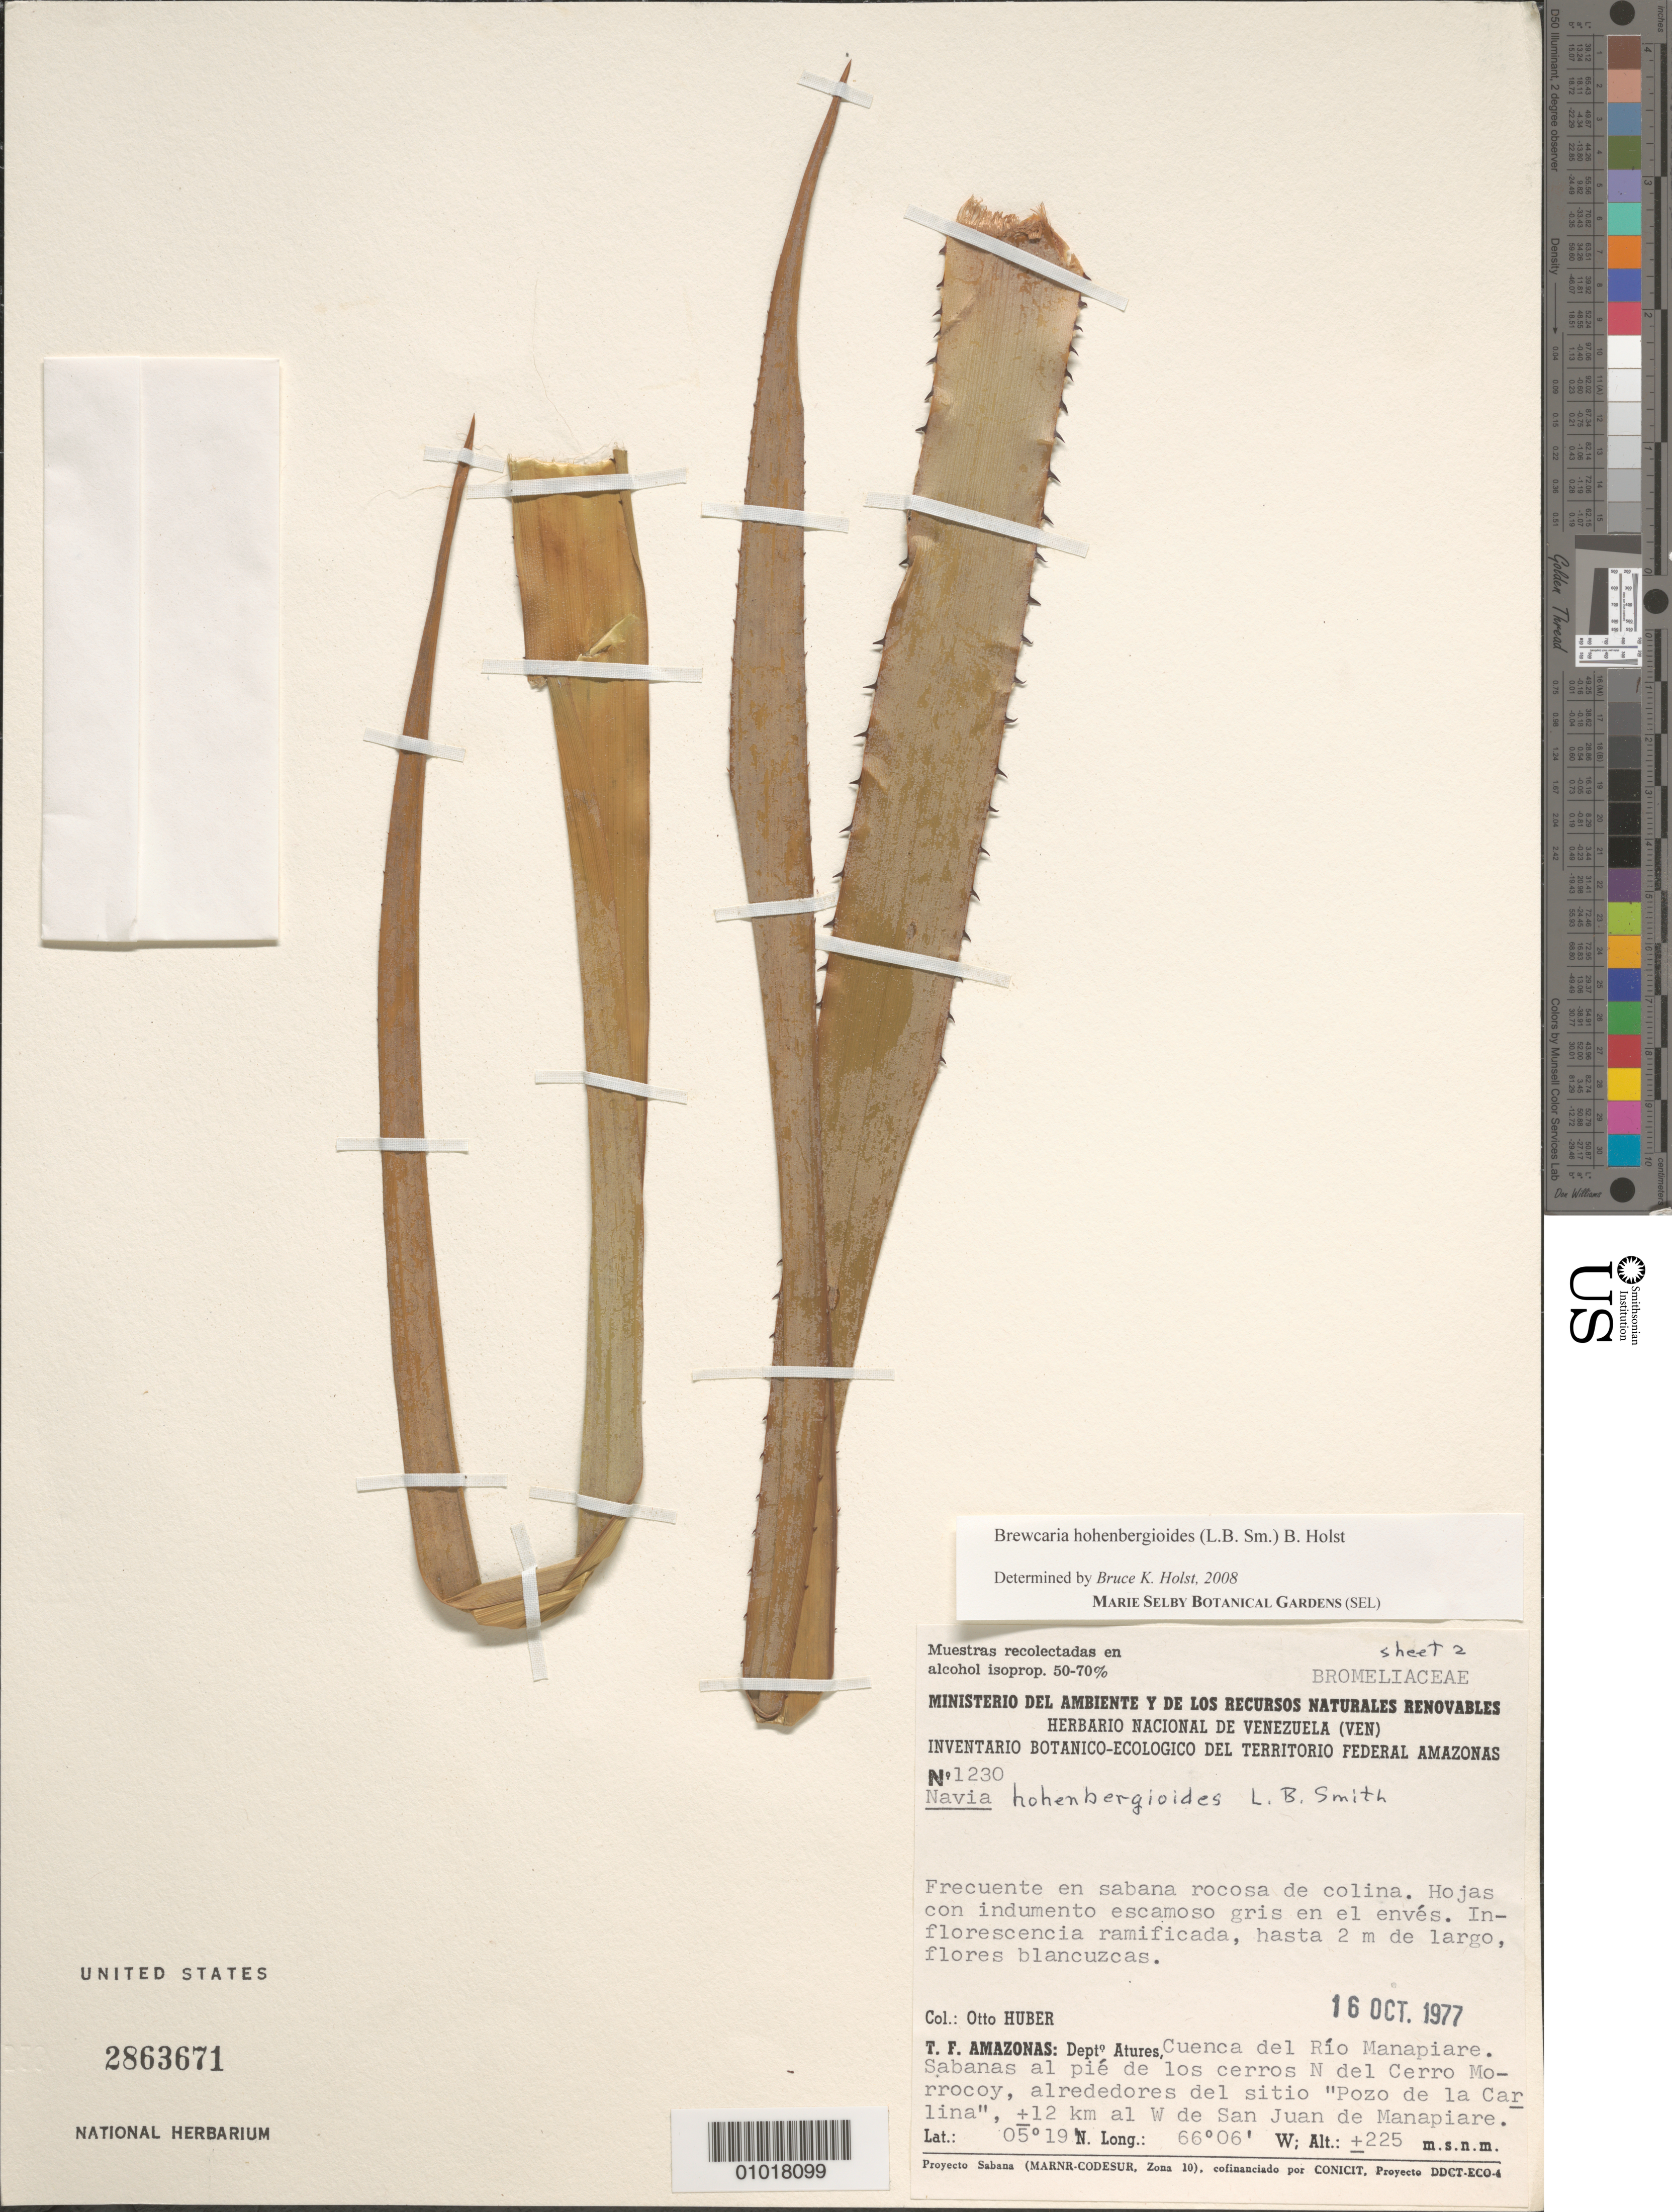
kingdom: Plantae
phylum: Tracheophyta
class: Liliopsida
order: Poales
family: Bromeliaceae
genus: Brewcaria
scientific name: Brewcaria hohenbergioides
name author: (L.B. Sm.) B. Holst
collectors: O. Huber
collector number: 1230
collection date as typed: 16 Oct 1977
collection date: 1977-10-16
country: Venezuela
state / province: Amazonas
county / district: Atures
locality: Cuenca del Rio Manapiare, alrededores de Sitio "Pozo de La Carlina", ca. 12 km W de San Juan de Manapiare.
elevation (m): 225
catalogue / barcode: US 2863671